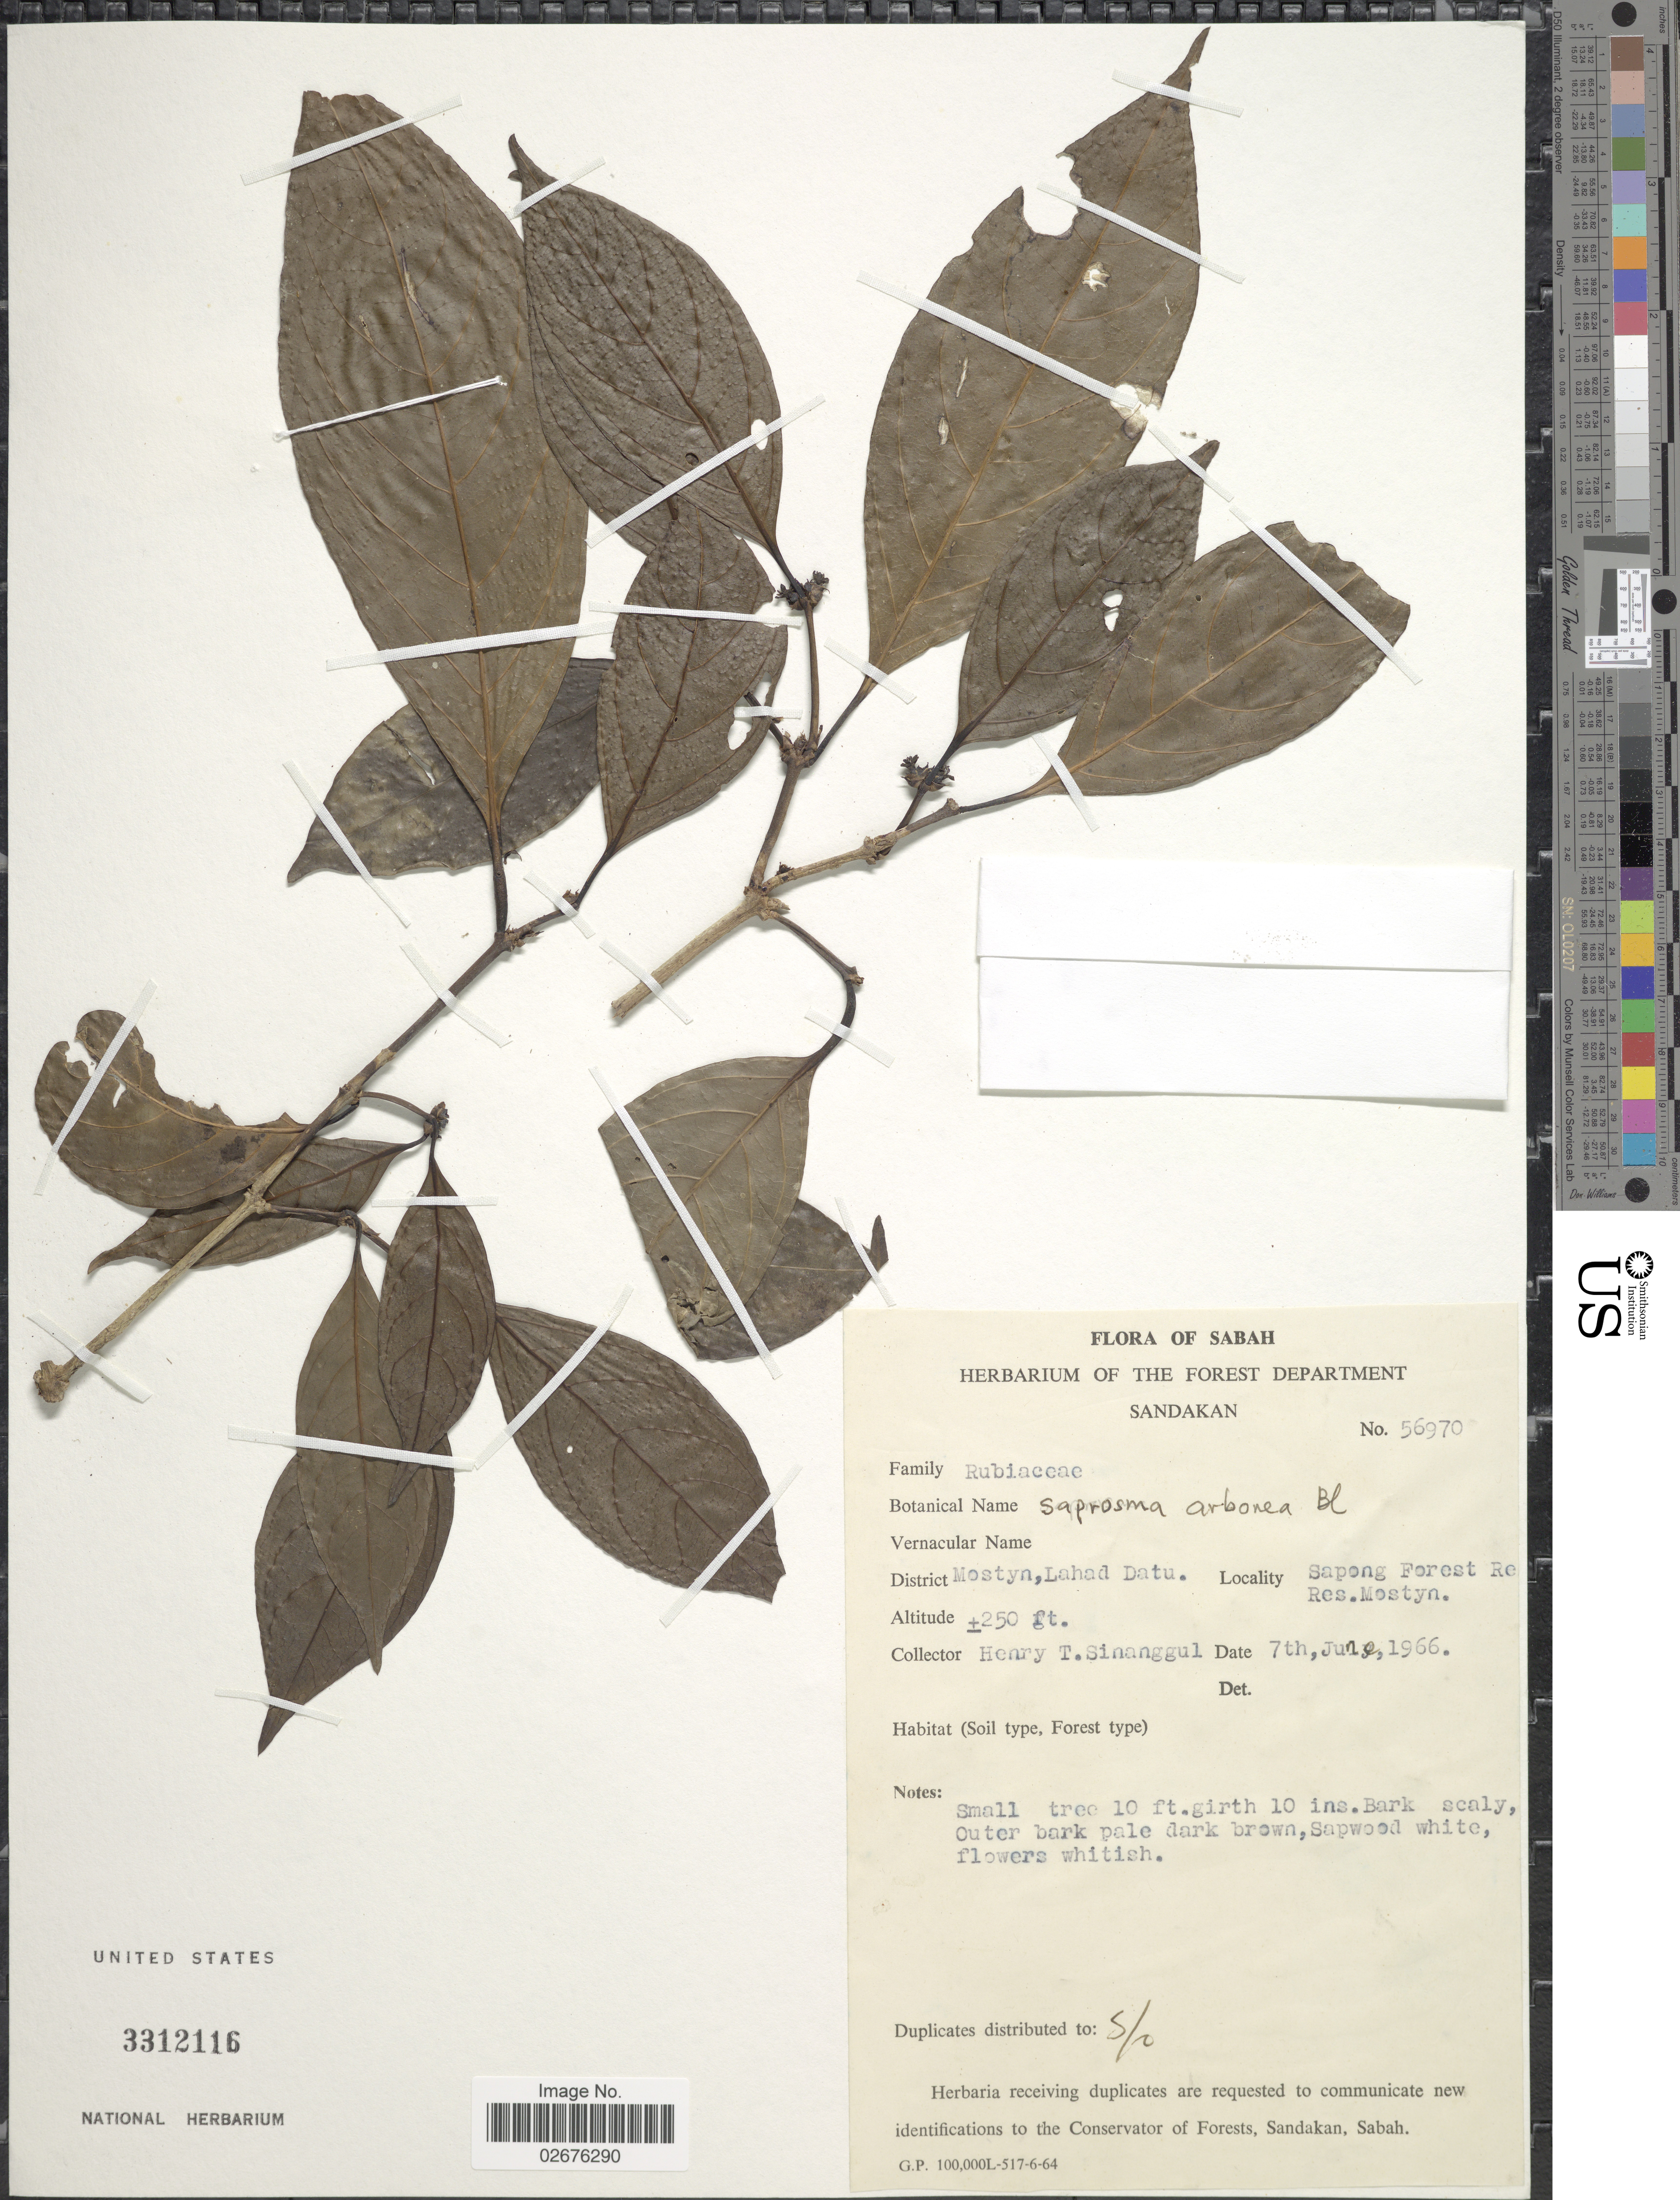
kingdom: Plantae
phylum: Tracheophyta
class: Magnoliopsida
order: Gentianales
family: Rubiaceae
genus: Saprosma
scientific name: Saprosma arborea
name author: Blume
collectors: H. Sinanggul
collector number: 56970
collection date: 1966-06-07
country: Malaysia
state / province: Sabah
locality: Mostyn, Lahad Datu. Sapong Forest Res. Mostyn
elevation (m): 76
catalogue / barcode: US 3312116